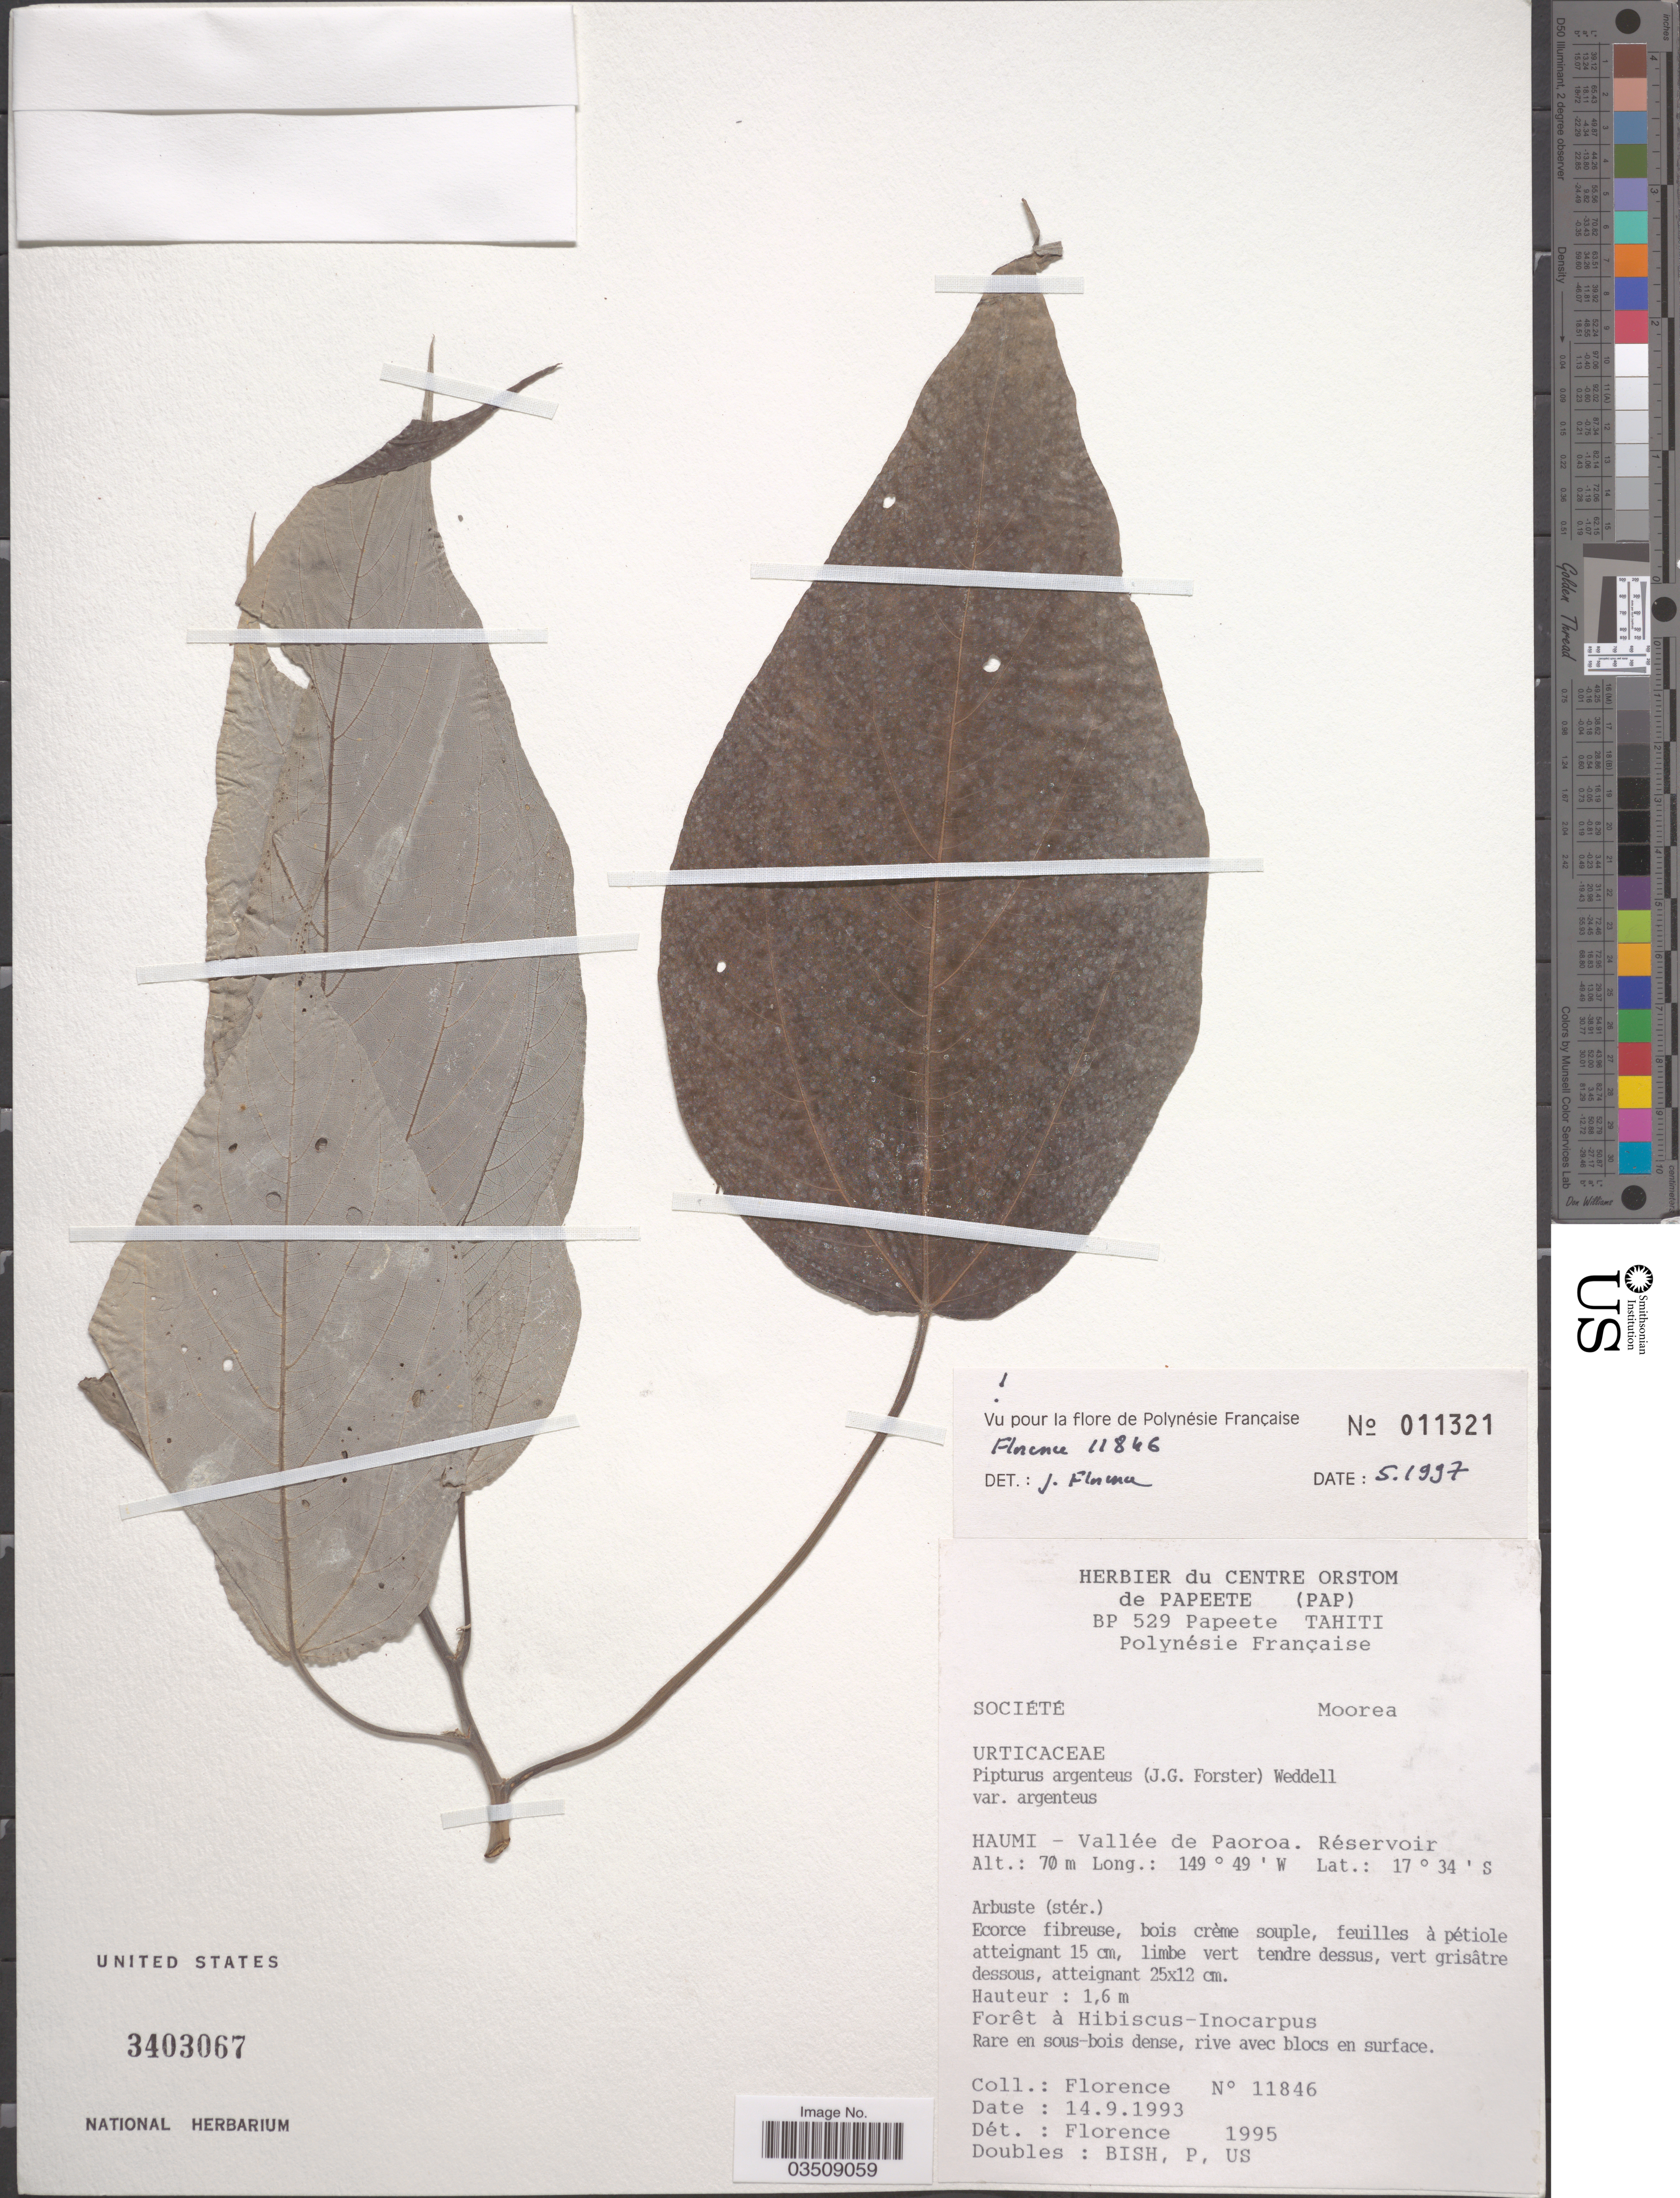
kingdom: Plantae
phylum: Tracheophyta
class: Magnoliopsida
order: Rosales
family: Urticaceae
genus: Pipturus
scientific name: Pipturus argenteus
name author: (G. Forst.) Wedd.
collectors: -. Florence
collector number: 11846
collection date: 1993-09-14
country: French Polynesia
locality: Société. Moorea. Haumi - Vallée de Paoroa. Réservoir.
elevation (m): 70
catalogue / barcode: US 3403067